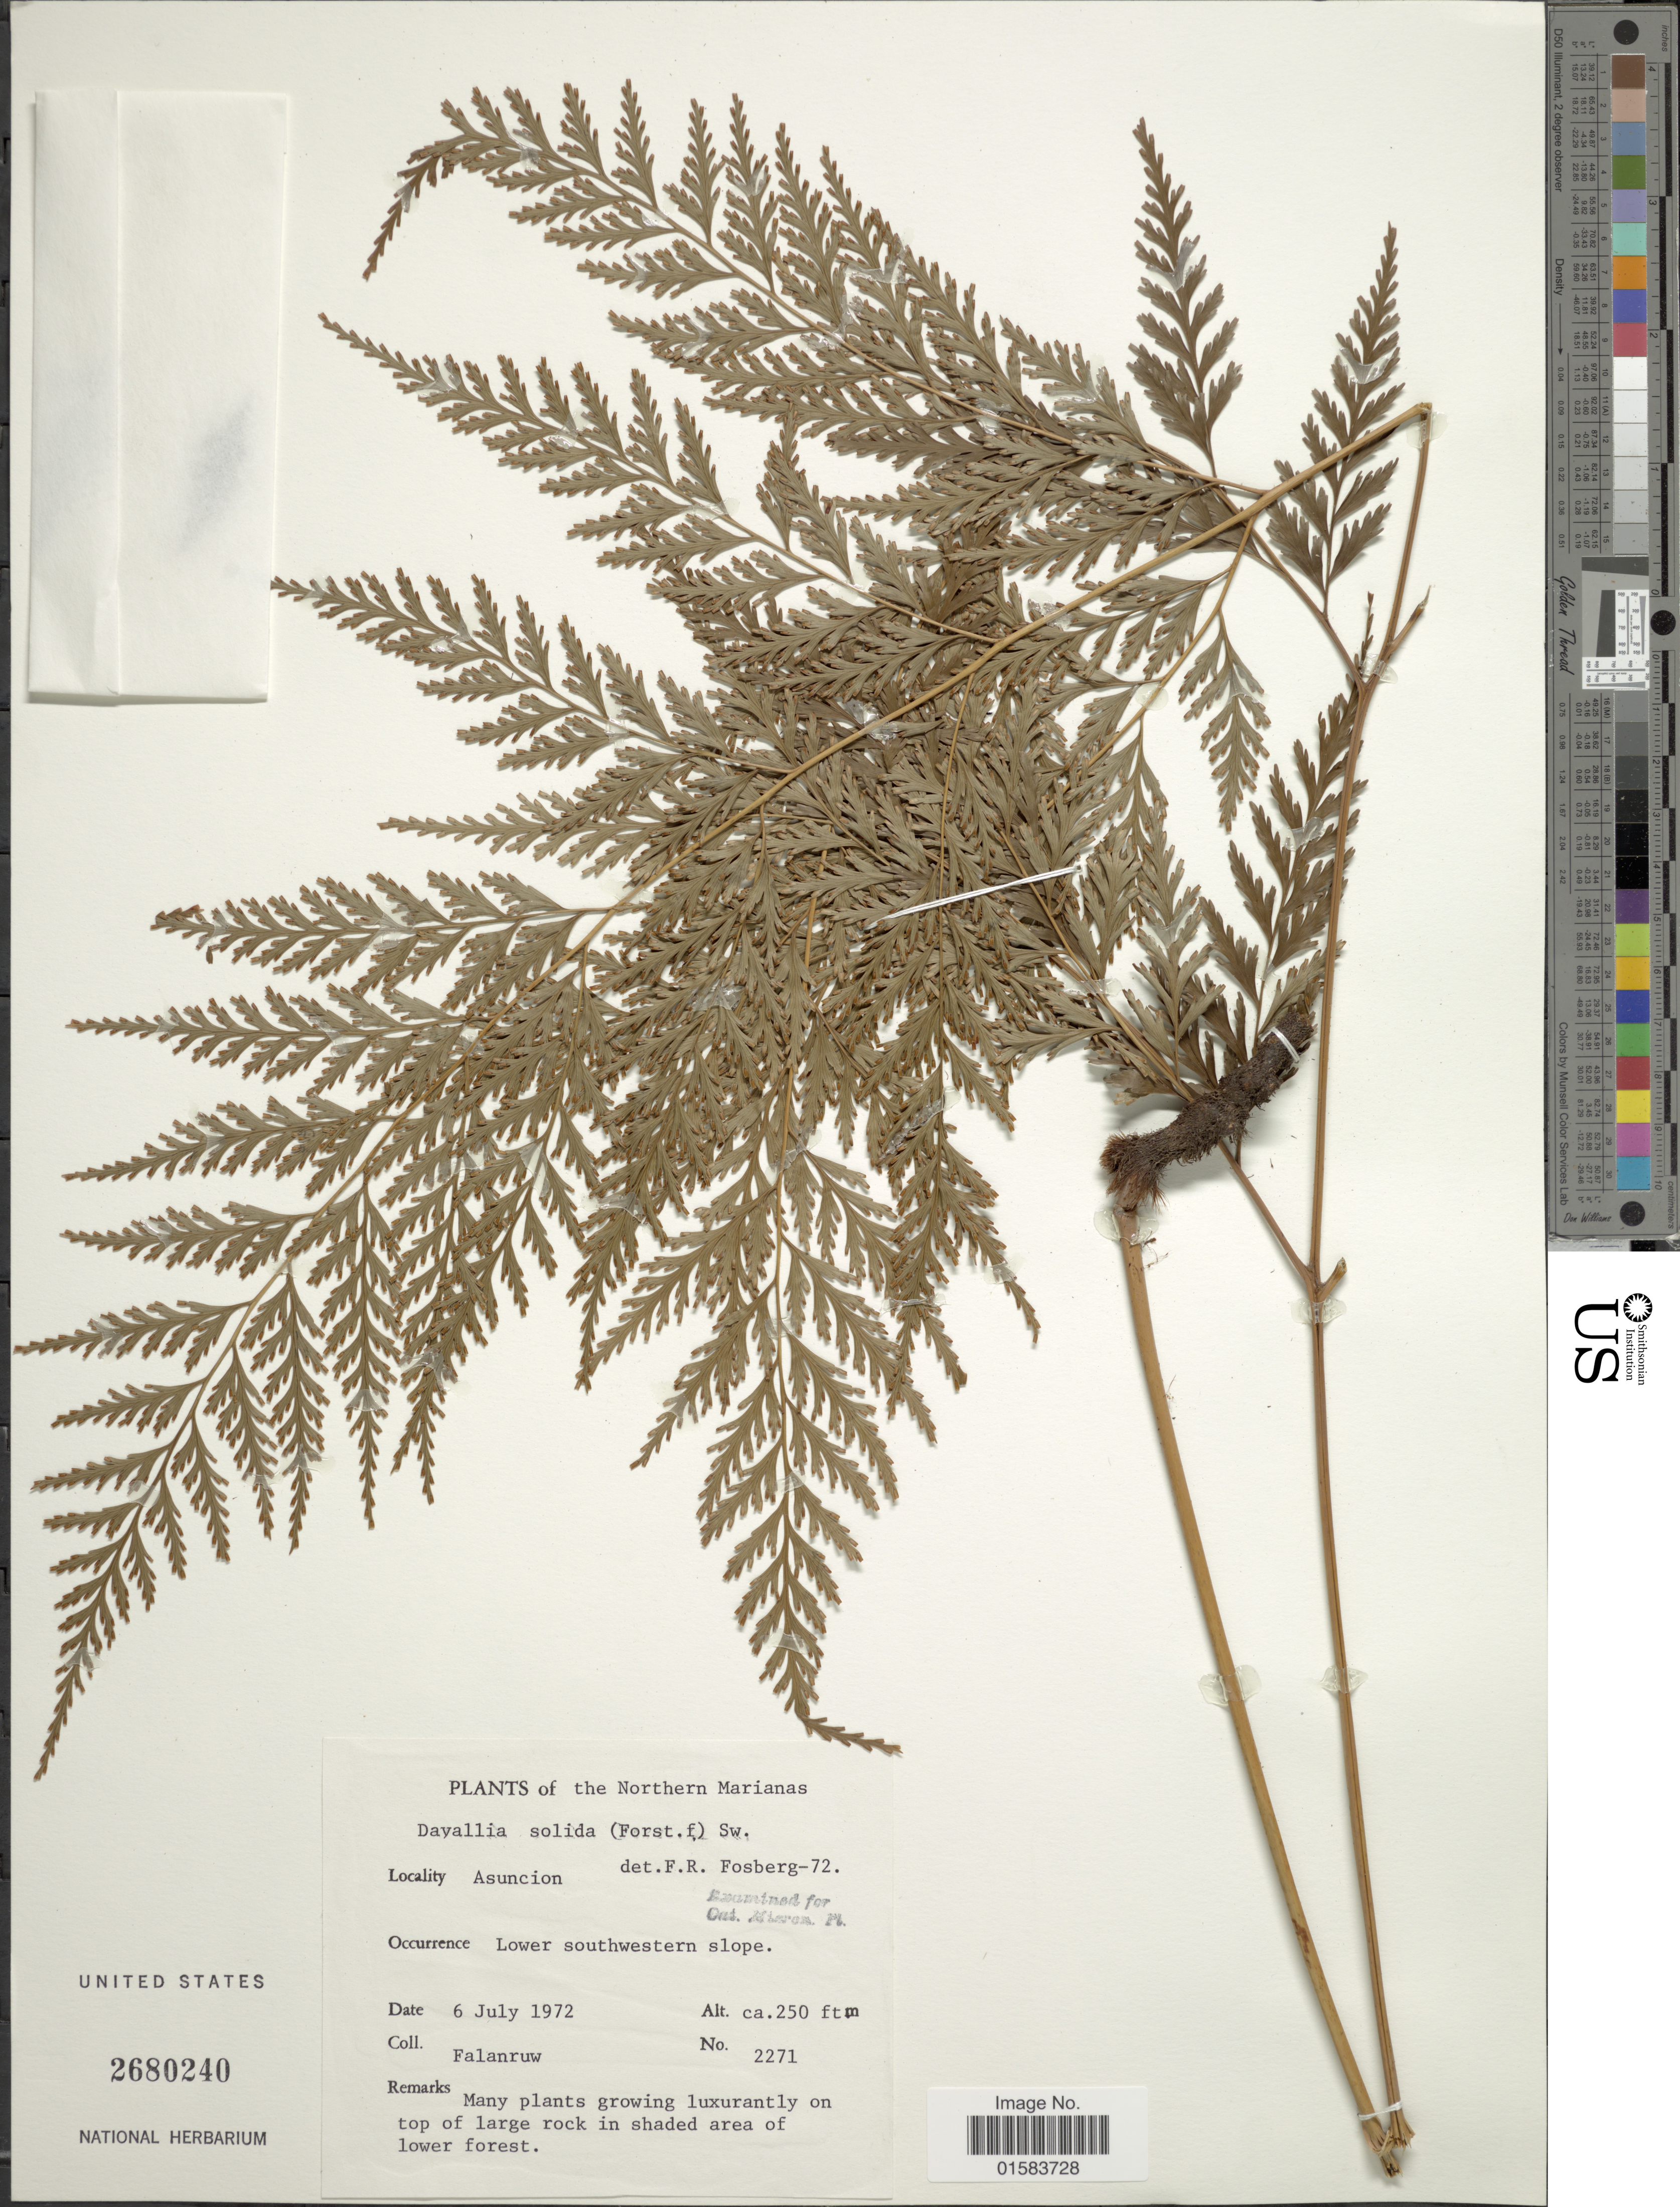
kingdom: Plantae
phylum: Tracheophyta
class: Polypodiopsida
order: Polypodiales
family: Davalliaceae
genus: Davallia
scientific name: Davallia solida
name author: (G. Forst.) Sw.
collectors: Falanruw, --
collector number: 2271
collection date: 1972-07-06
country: Northern Mariana Islands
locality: Asuncion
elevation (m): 76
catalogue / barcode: US 2680240